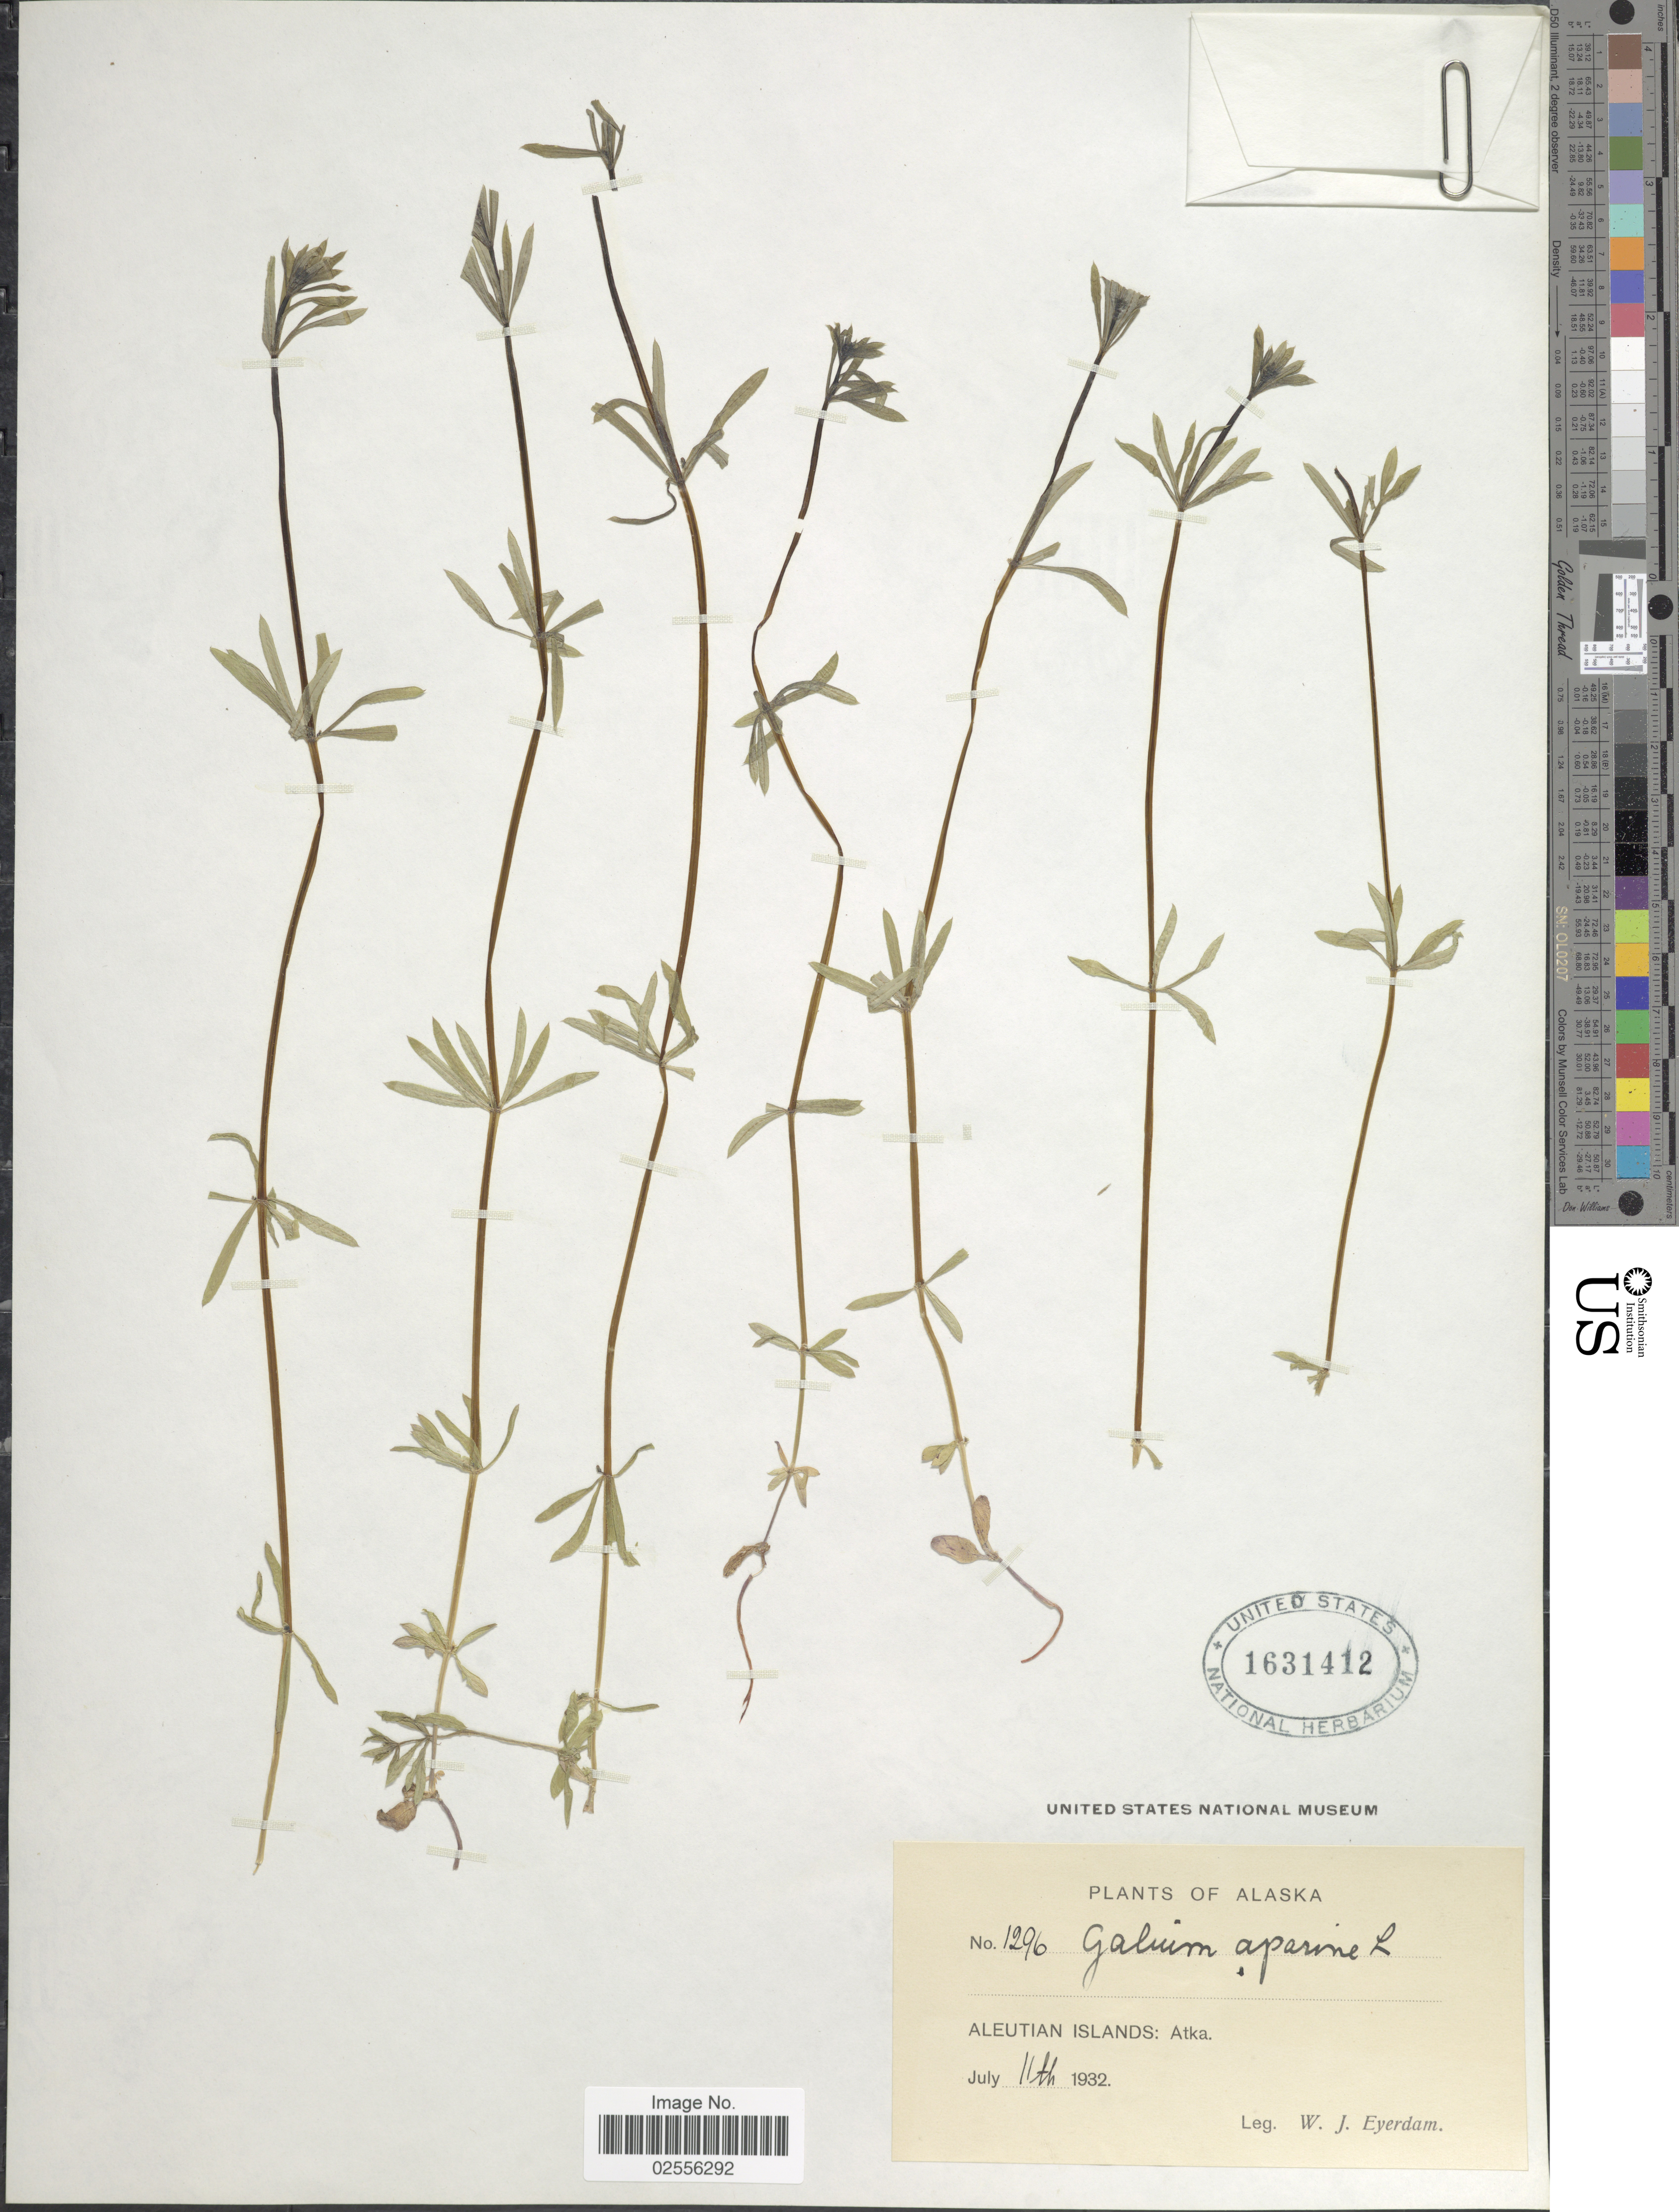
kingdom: Plantae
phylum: Tracheophyta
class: Magnoliopsida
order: Gentianales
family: Rubiaceae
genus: Galium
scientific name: Galium aparine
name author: L.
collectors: W. J. Eyerdam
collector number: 1296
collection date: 1932-07-11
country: United States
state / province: Alaska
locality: Aleutian Islands: Atka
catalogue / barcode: US 1631412